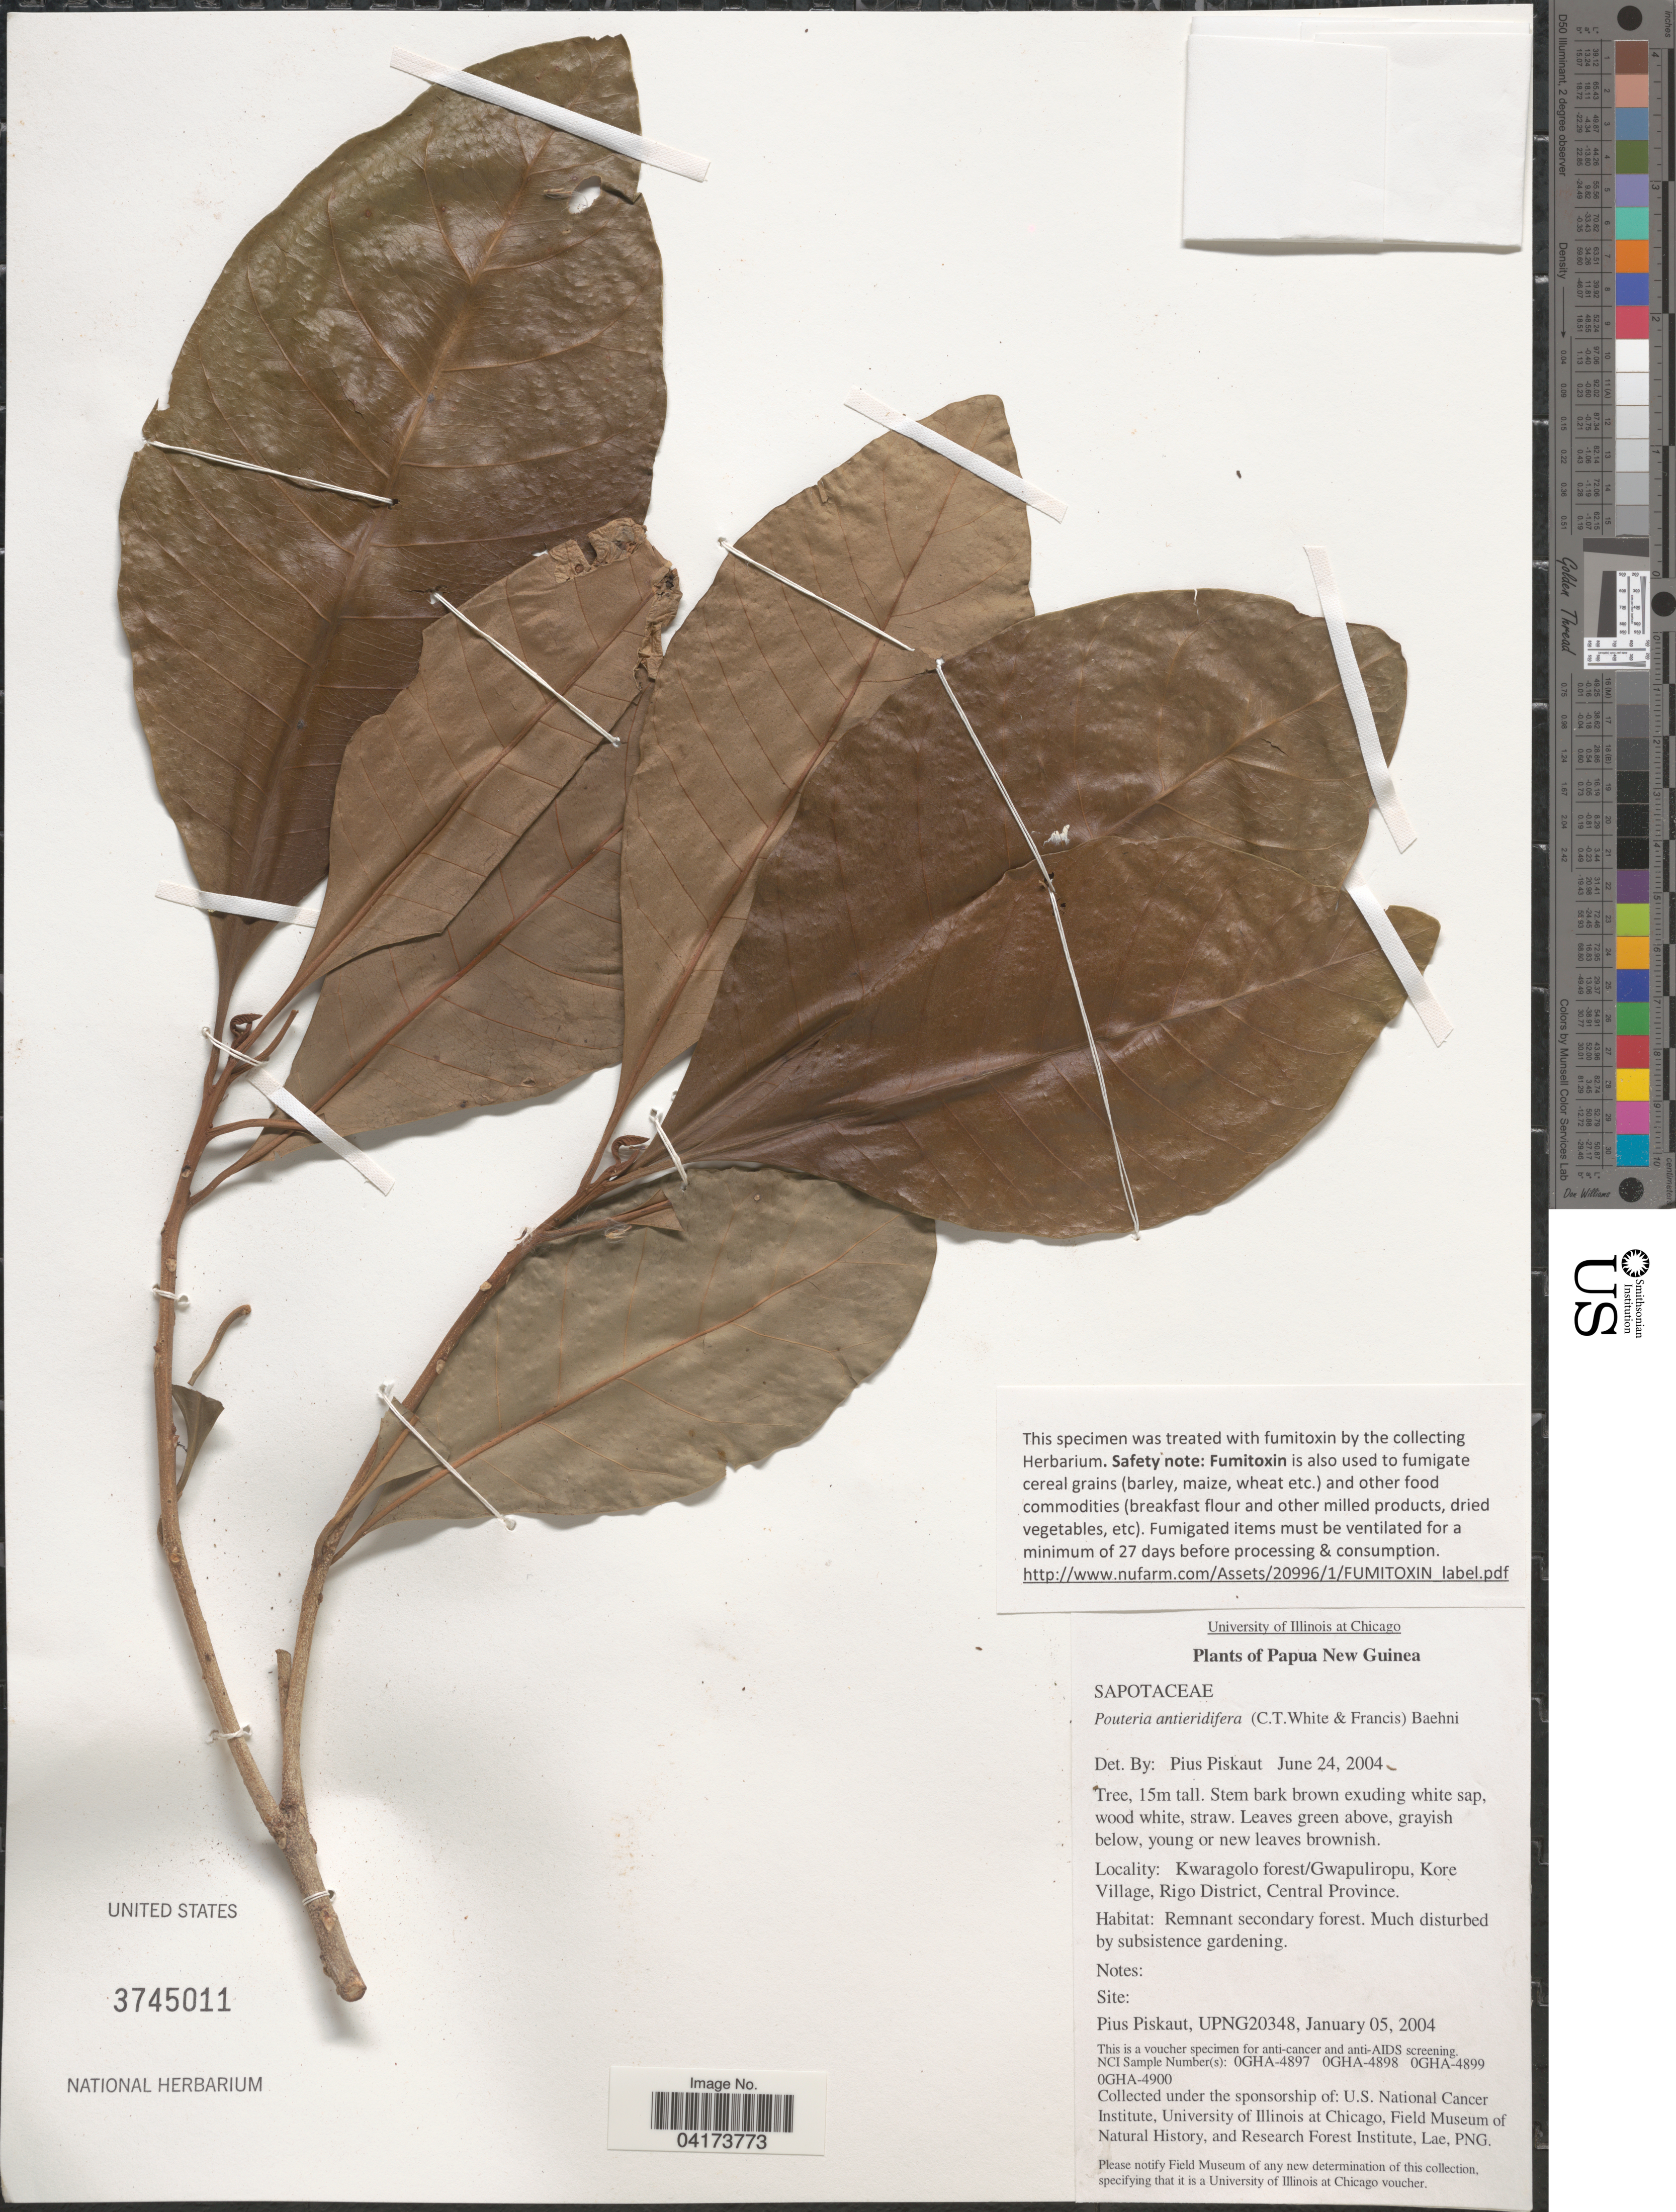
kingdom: Plantae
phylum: Tracheophyta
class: Magnoliopsida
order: Ericales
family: Sapotaceae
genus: Pouteria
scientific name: Pouteria anteridifera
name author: (C.T. White & W.D. Francis) Baehni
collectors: P. Piskaut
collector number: UPNG20348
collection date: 2004-01-05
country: Papua New Guinea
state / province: Central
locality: Kwaragolo forest/Gwapuliropu, Kore Village, Rigo District.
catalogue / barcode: US 3745011